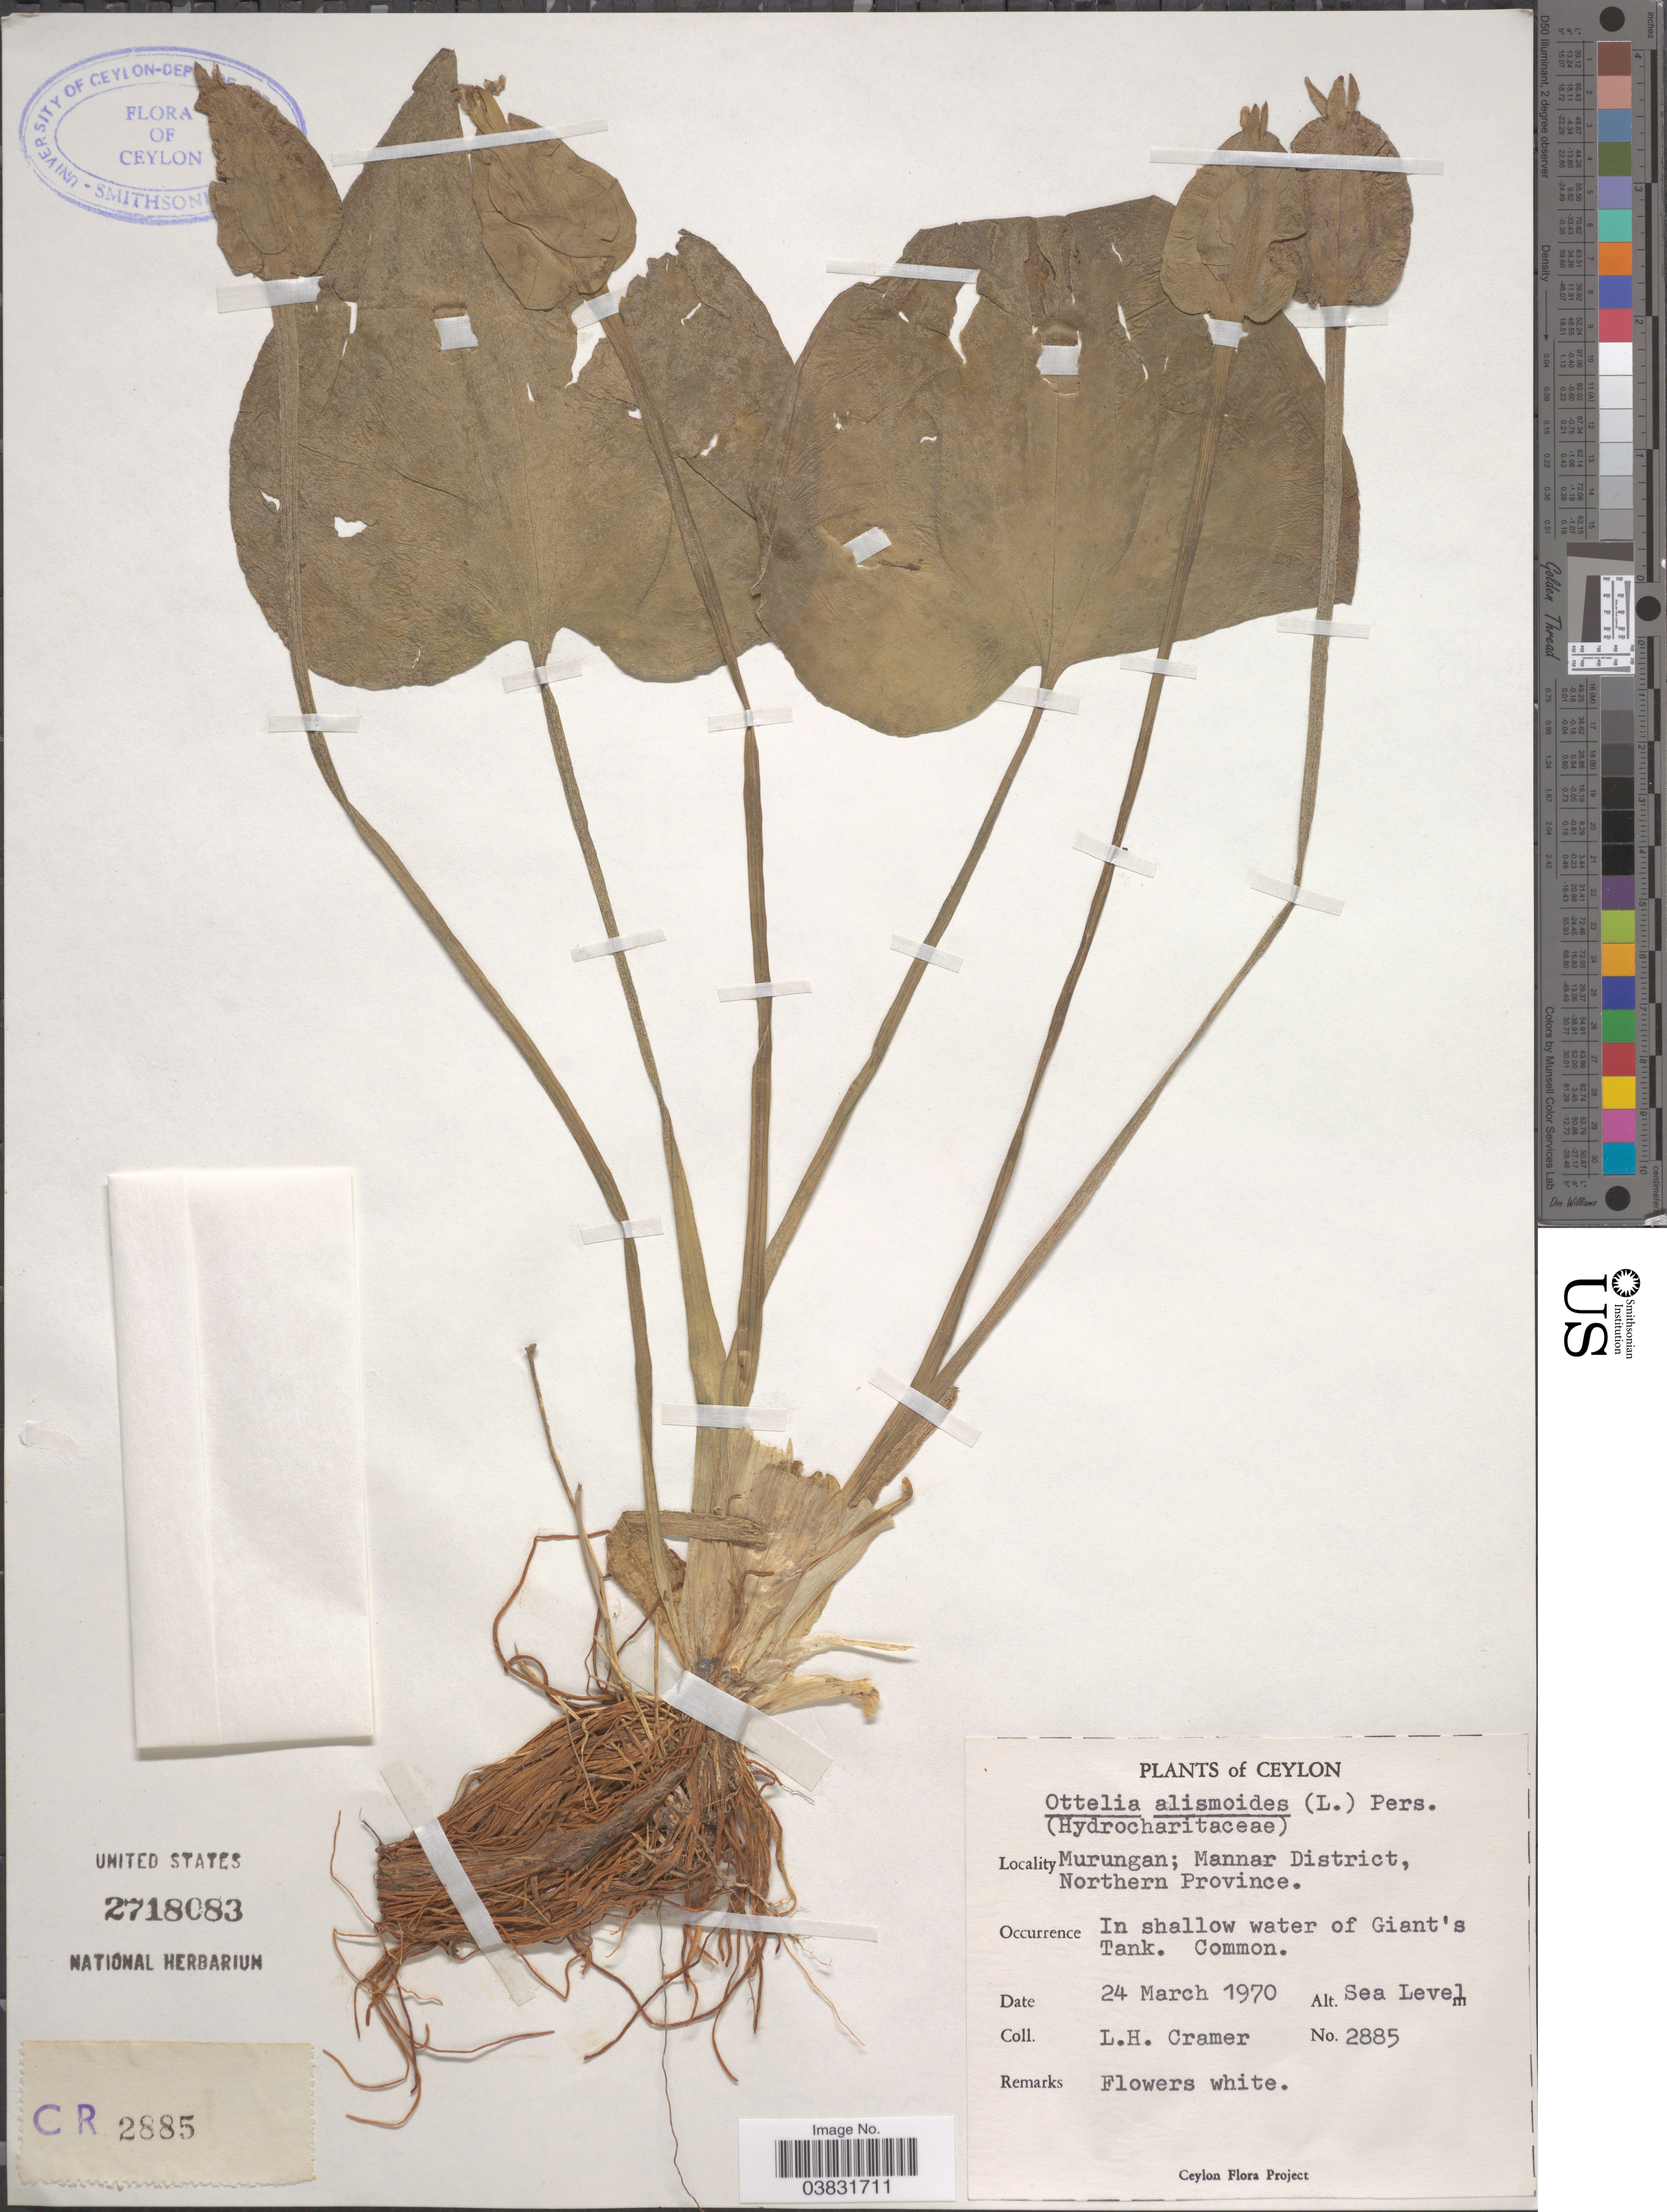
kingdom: Plantae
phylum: Tracheophyta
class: Liliopsida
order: Alismatales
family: Hydrocharitaceae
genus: Ottelia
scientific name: Ottelia alismoides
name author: Pers.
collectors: L. H. Cramer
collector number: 2885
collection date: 1970-03-24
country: Sri Lanka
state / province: Northern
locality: Ceylon. Murungan; Mannar District. In shallow water of Giant's Tank.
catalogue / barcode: US 2718083